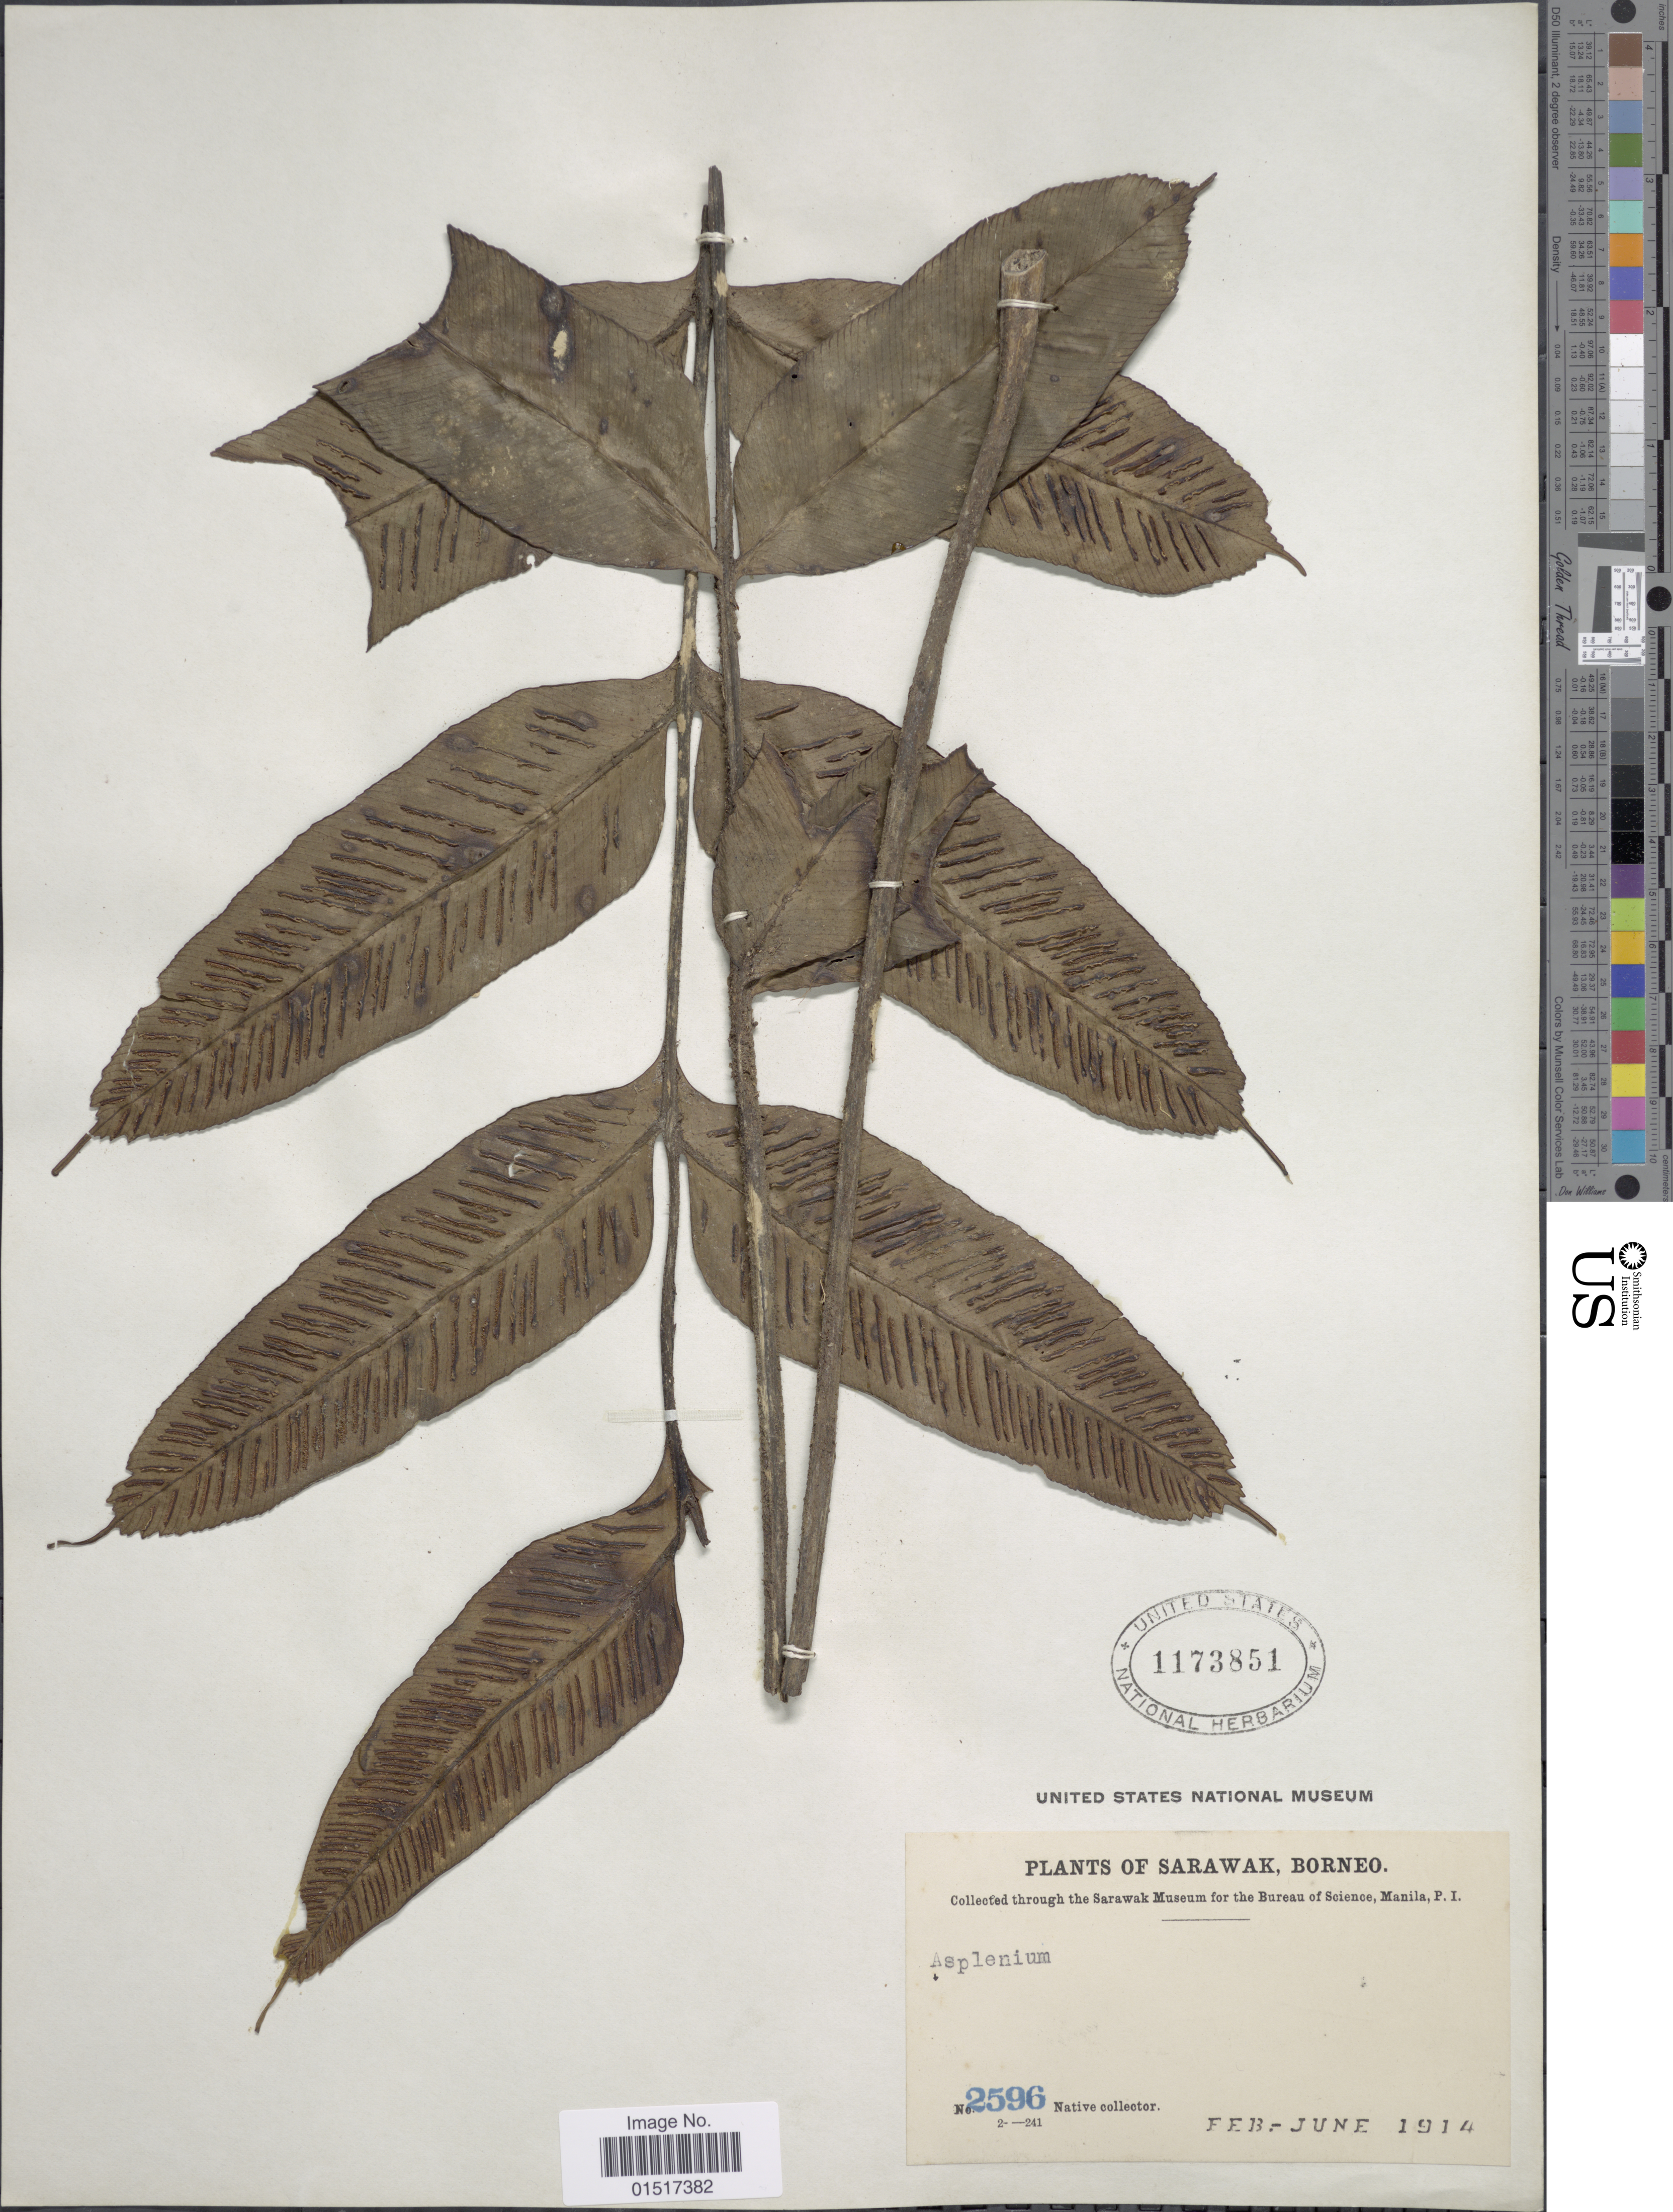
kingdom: Plantae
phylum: Tracheophyta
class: Polypodiopsida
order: Polypodiales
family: Aspleniaceae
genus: Asplenium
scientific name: Asplenium sp.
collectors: Native collector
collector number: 2596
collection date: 1914-02/1914-06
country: Malaysia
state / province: Sarawak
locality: Borneo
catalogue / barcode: US 1173851